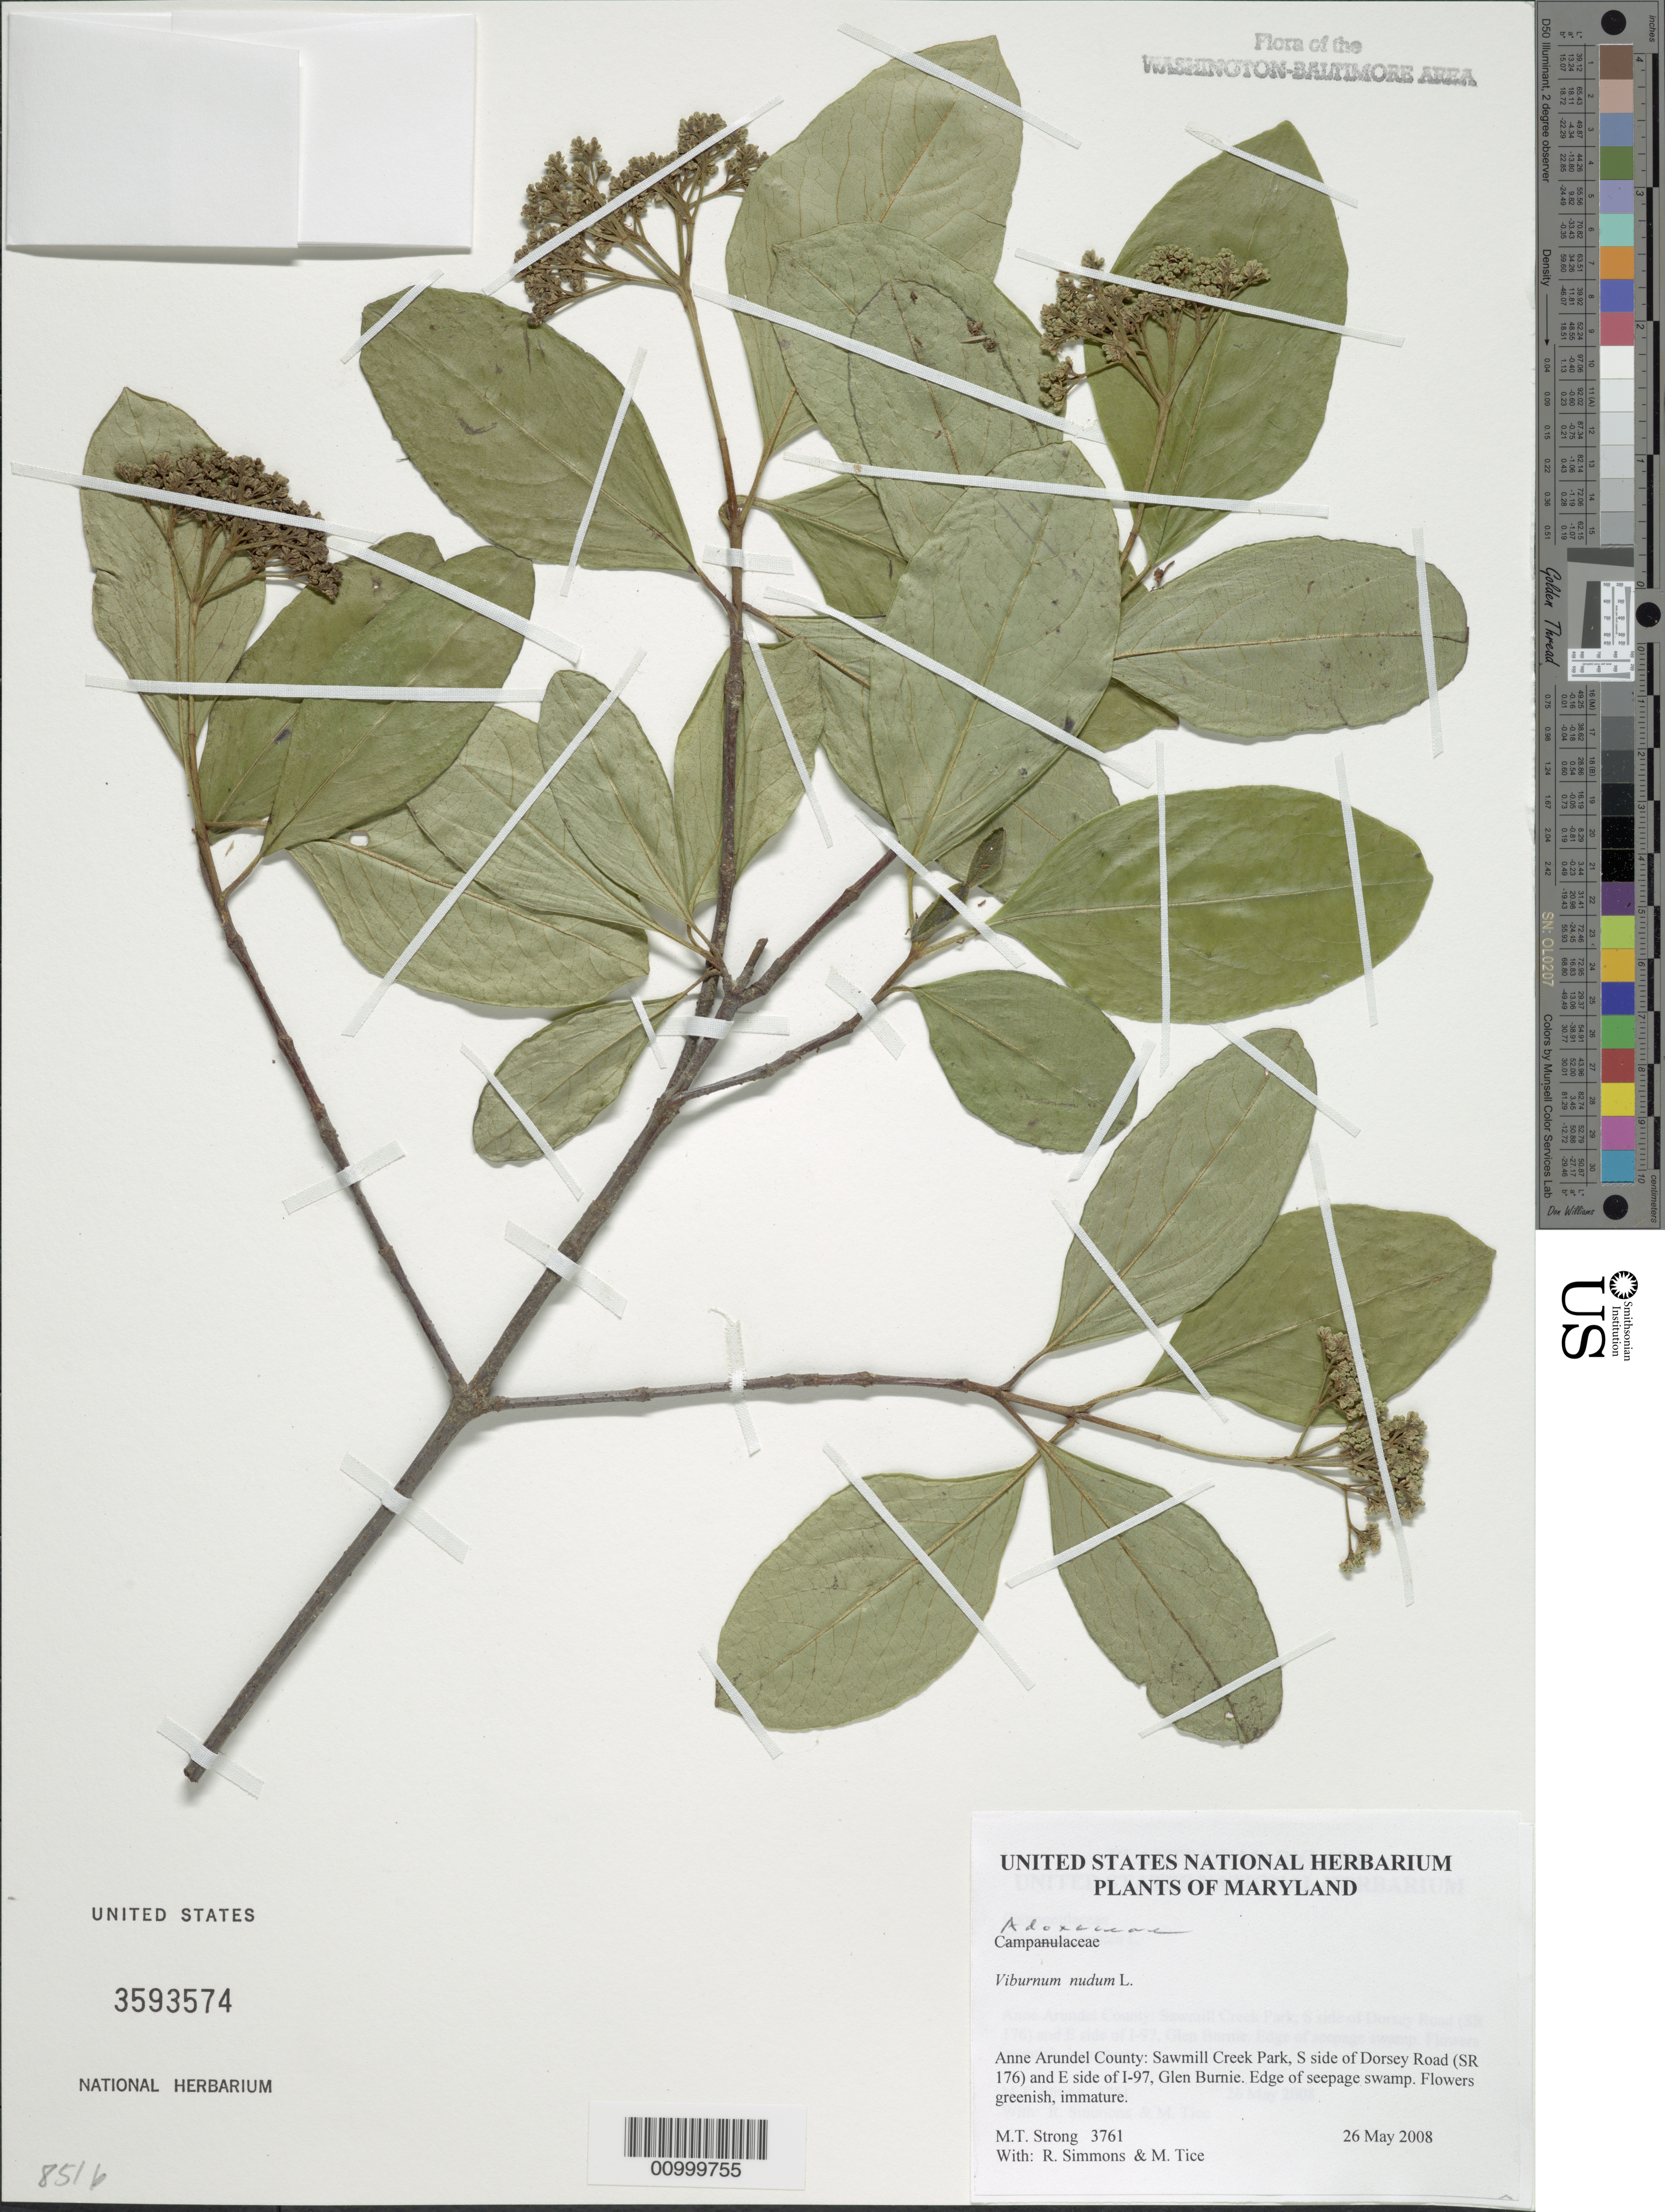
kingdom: Plantae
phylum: Tracheophyta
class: Magnoliopsida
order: Dipsacales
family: Viburnaceae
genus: Viburnum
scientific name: Viburnum nudum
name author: L.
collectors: M. T. Strong, R. H. Simmons & M. Tice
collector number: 3761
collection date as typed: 26 May 2008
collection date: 2008-05-26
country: United States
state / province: Maryland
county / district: Anne Arundel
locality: Sawmill Creek Park, S side of Dorsey Road (SR 176) and E side of I-97, Glen Burnie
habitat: edge of seepage swamp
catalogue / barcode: US 3593574